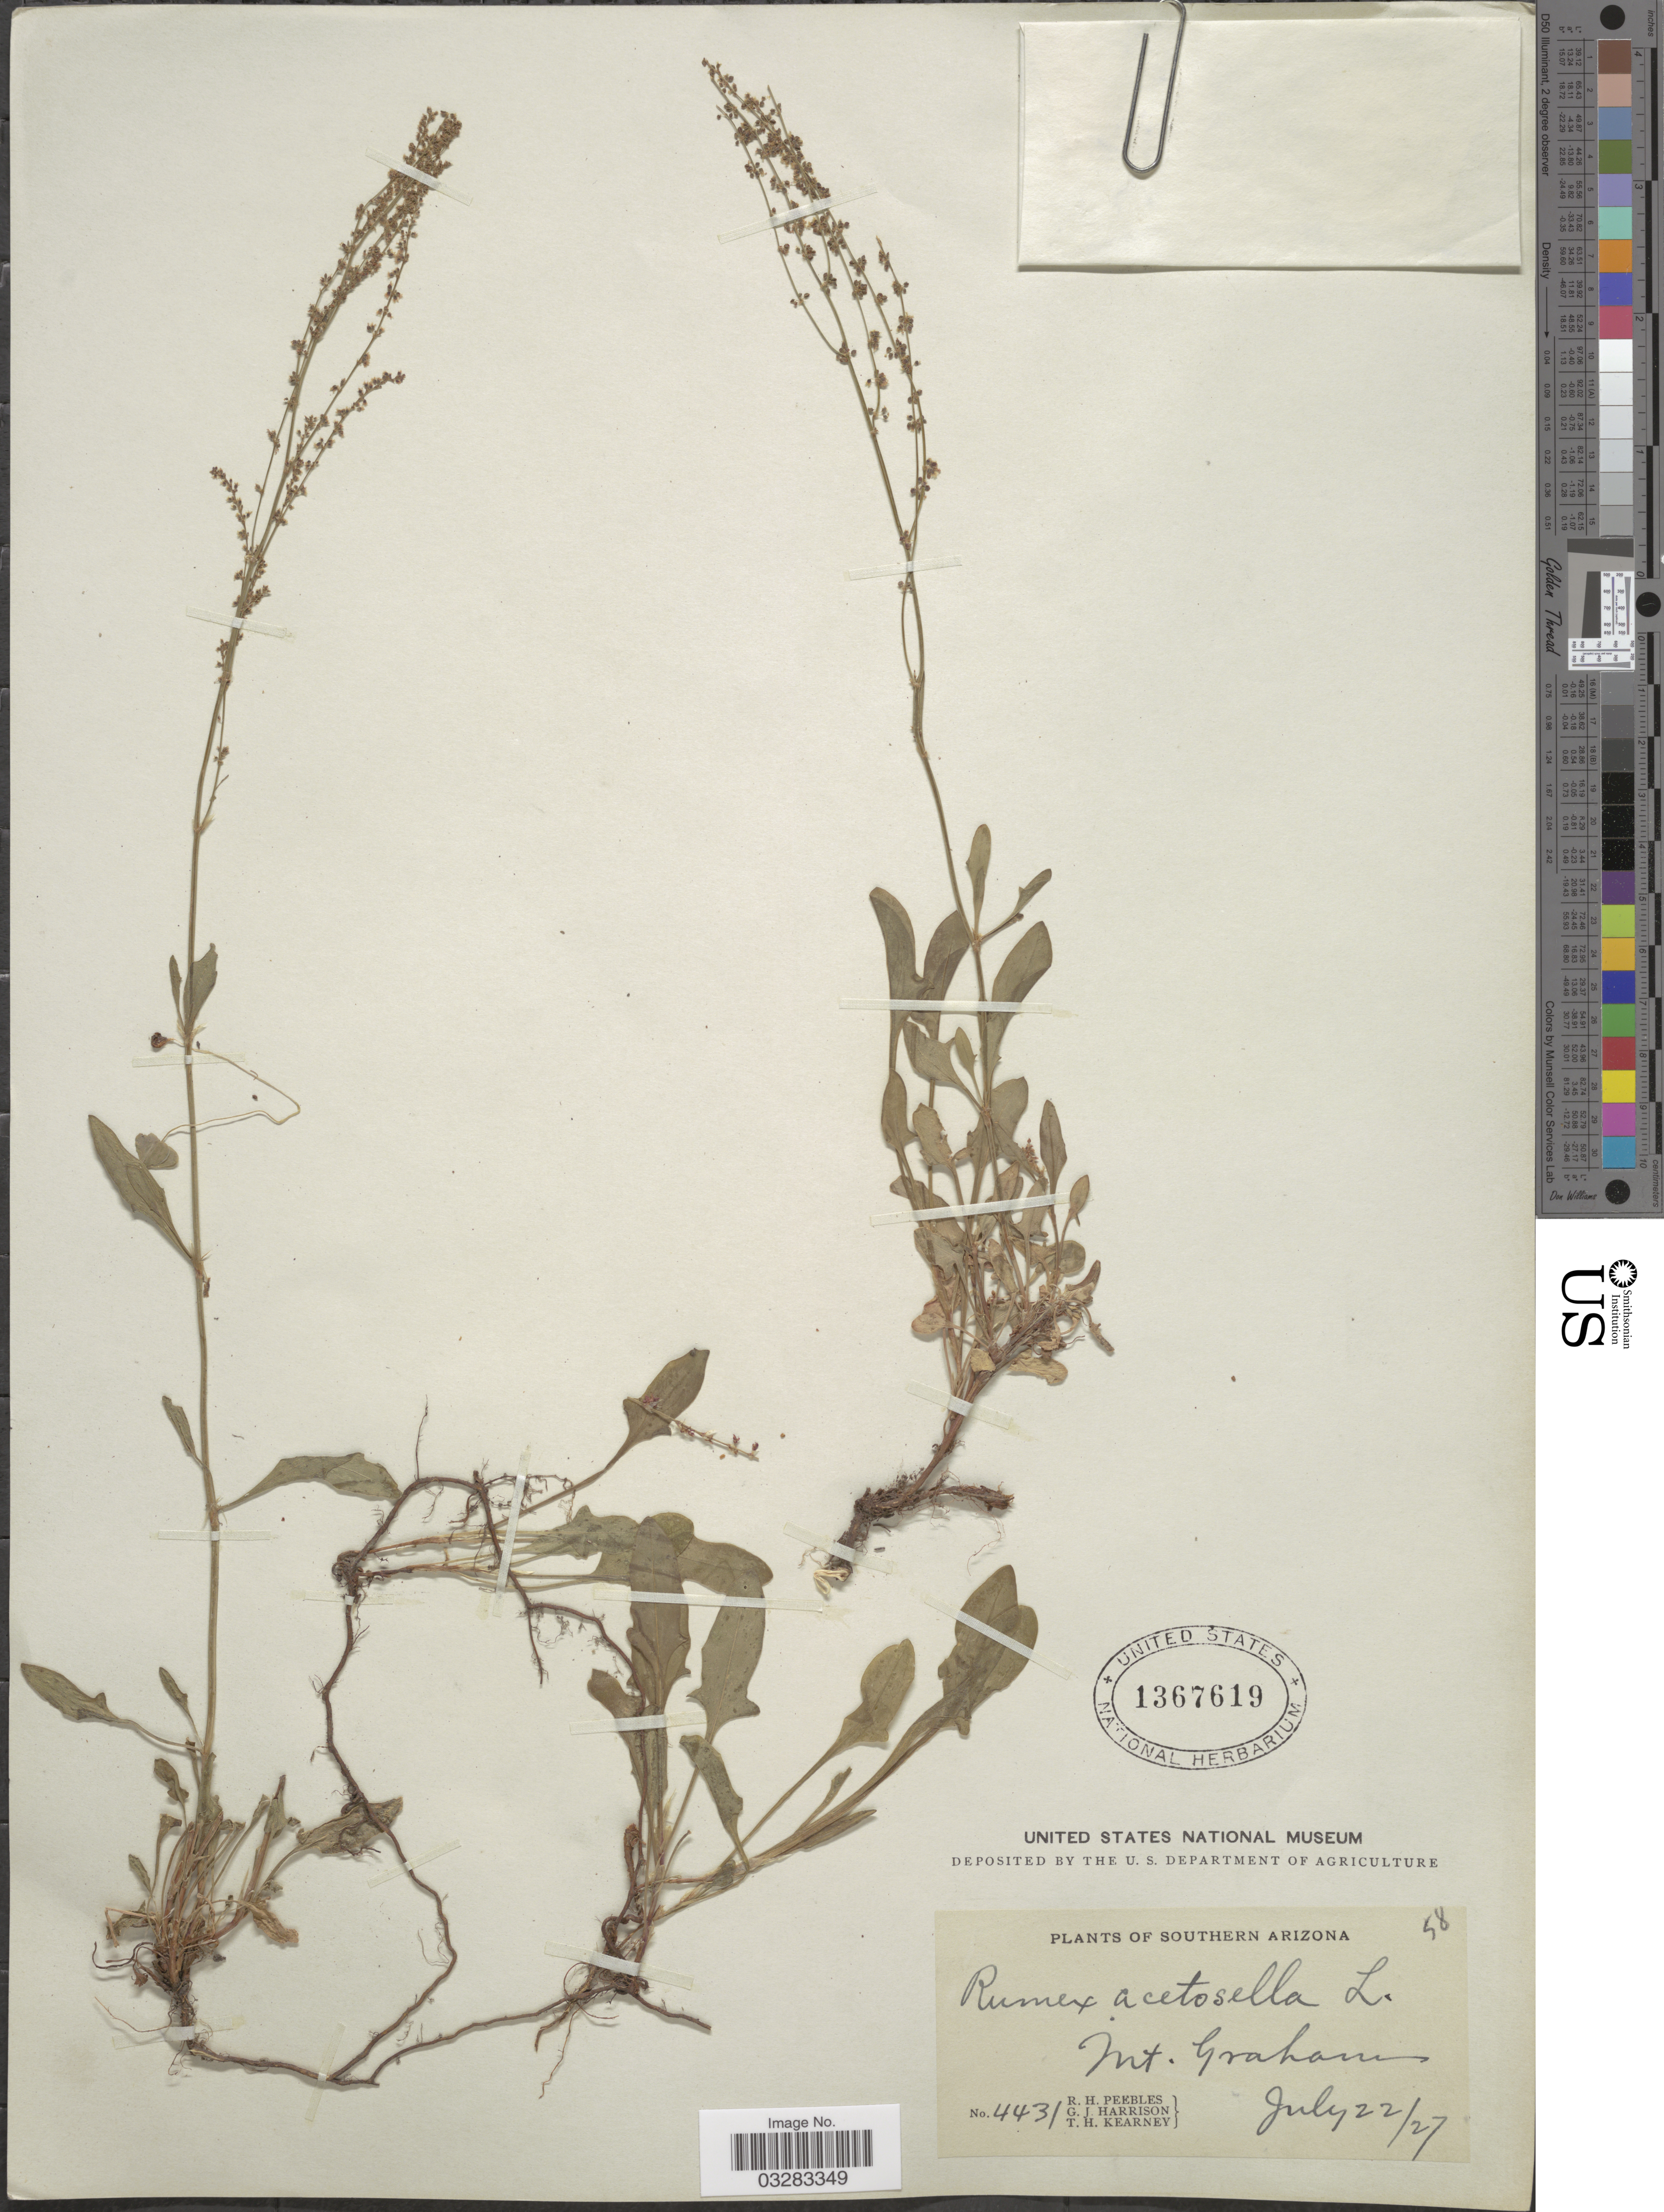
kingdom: Plantae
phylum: Tracheophyta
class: Magnoliopsida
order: Caryophyllales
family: Polygonaceae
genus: Rumex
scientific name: Rumex acetosella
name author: L.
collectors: R. H. Peebles, G. J. Harrison & T. H. Kearney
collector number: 4431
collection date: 1927-07-22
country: United States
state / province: Arizona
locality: Southern Arizona. Mt. Graham.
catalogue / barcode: US 1367619